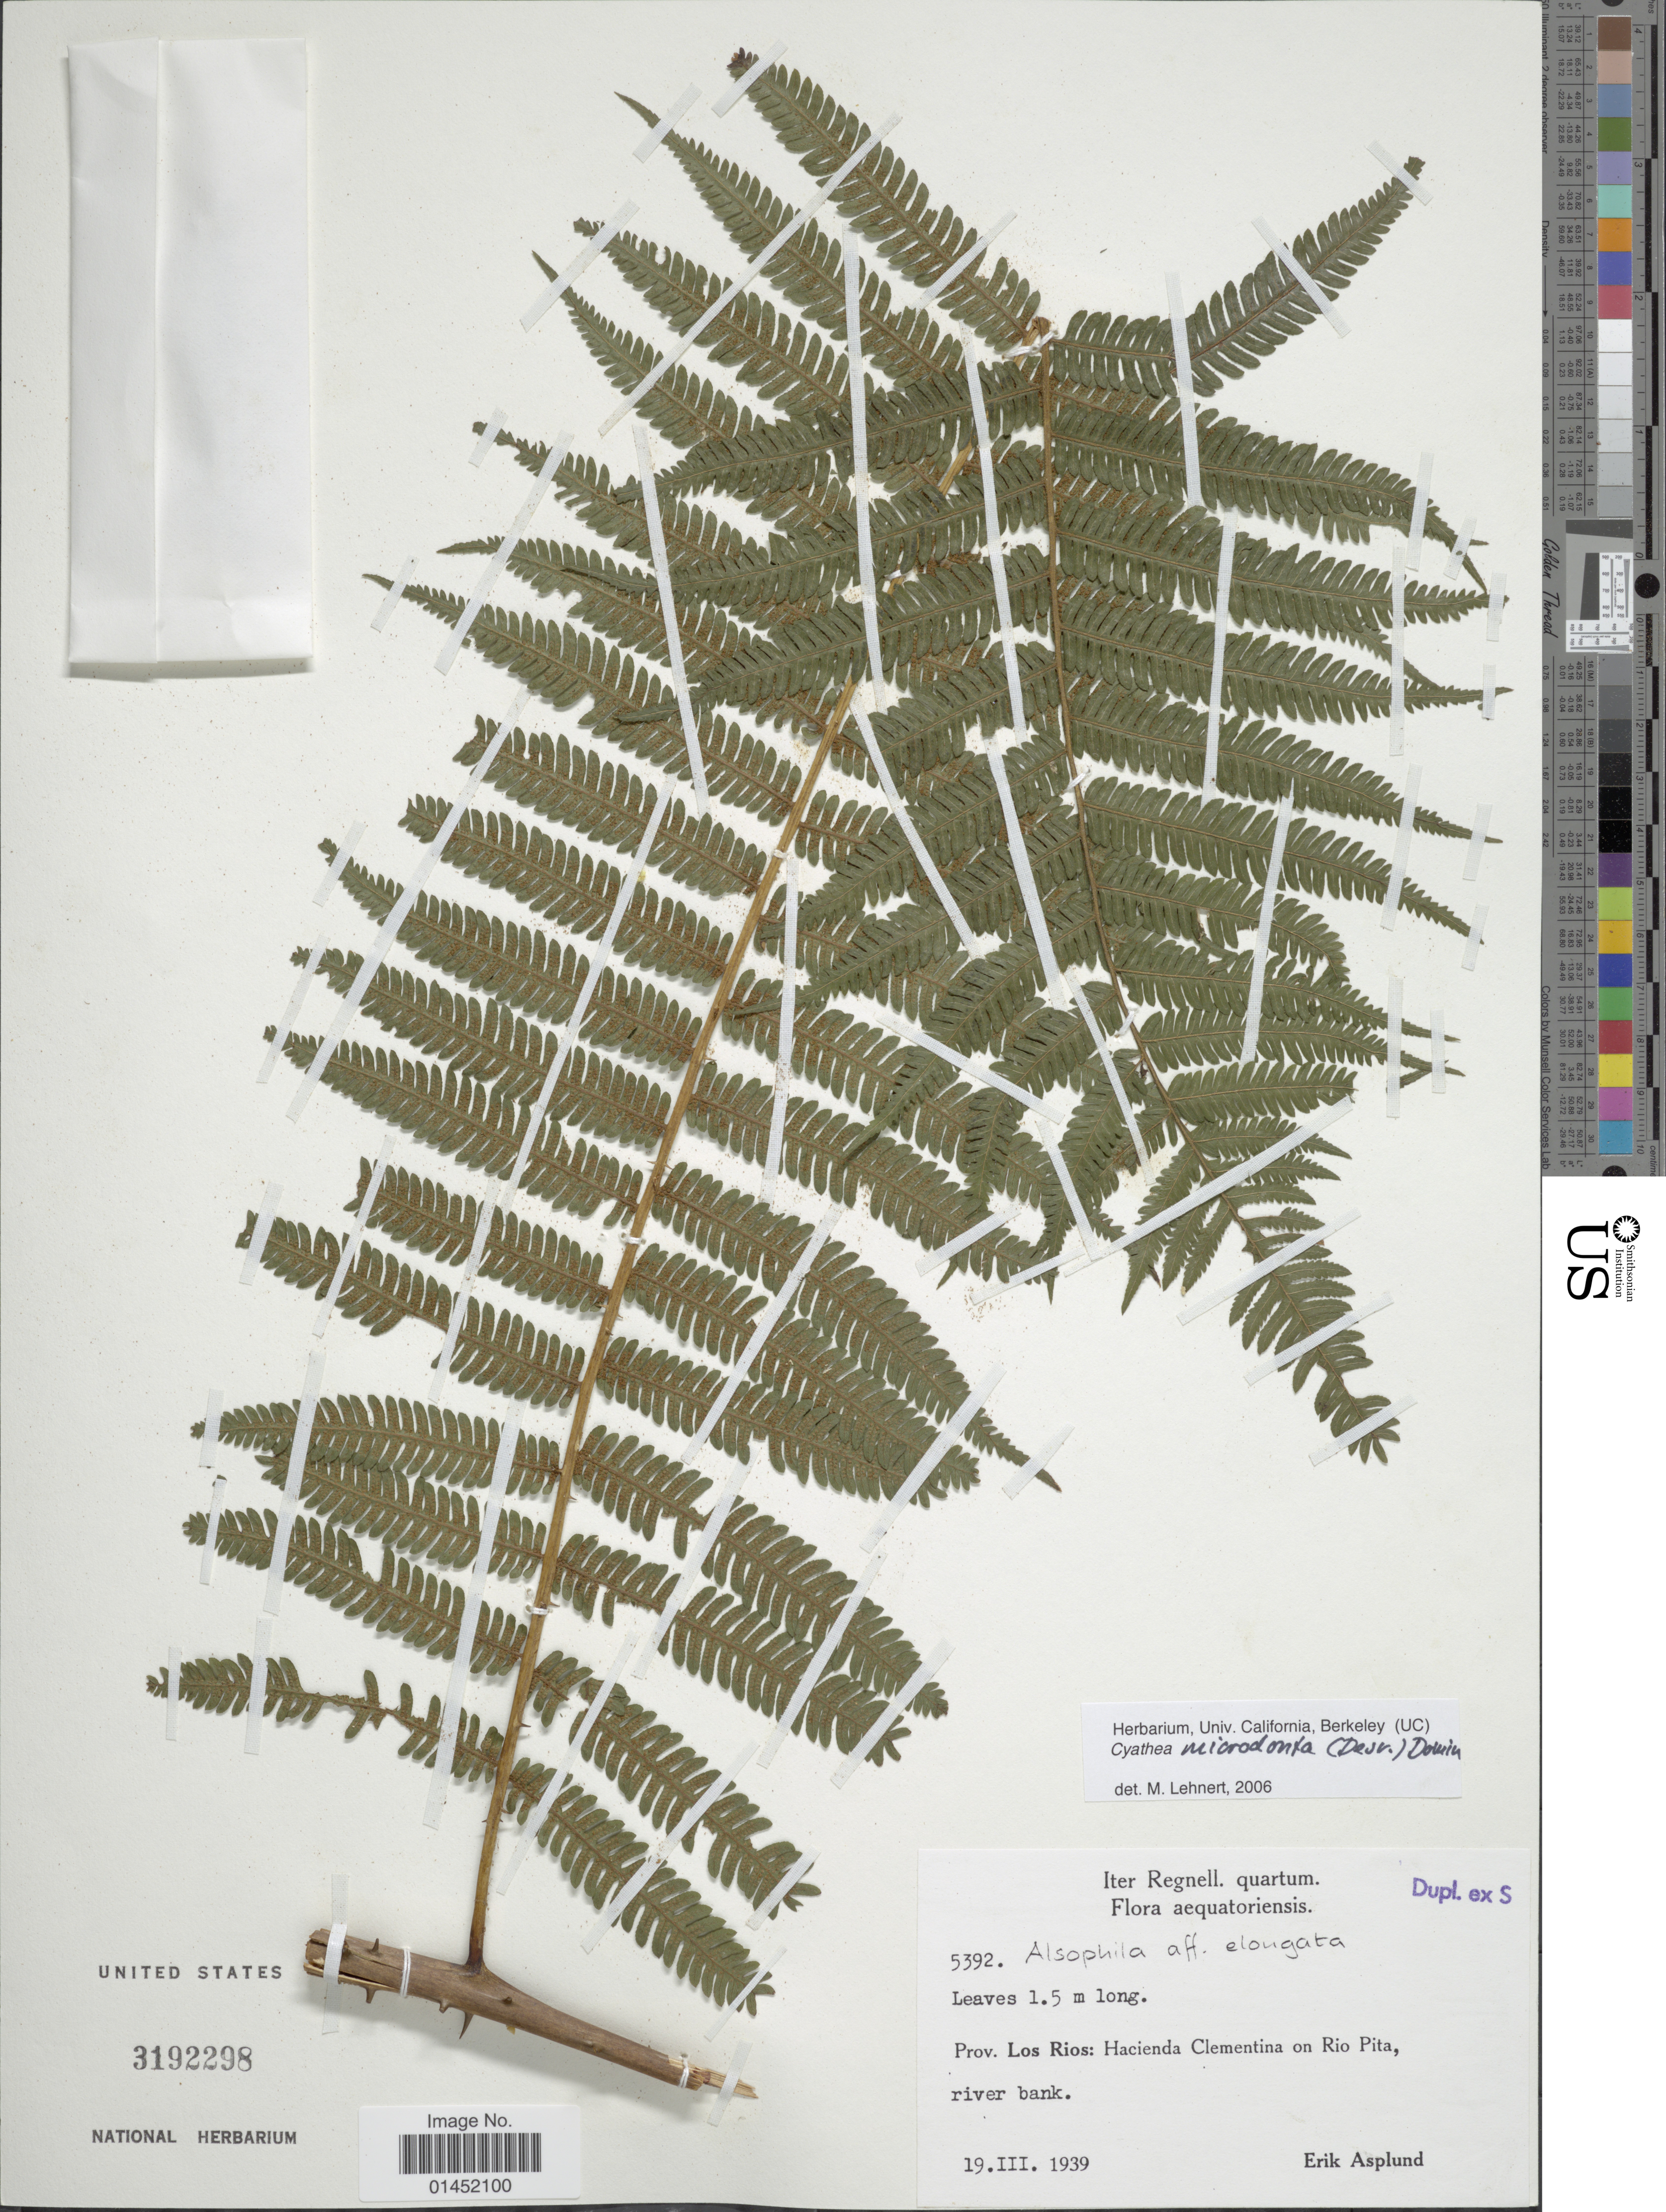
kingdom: Plantae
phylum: Tracheophyta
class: Polypodiopsida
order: Cyatheales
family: Cyatheaceae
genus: Cyathea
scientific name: Cyathea microdonta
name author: (Desv.) Domin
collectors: E. Asplund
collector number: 5392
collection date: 1939-03-19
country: Ecuador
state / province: Los Ríos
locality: Hacienda Clementina on Rio Pita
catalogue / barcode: US 3192298